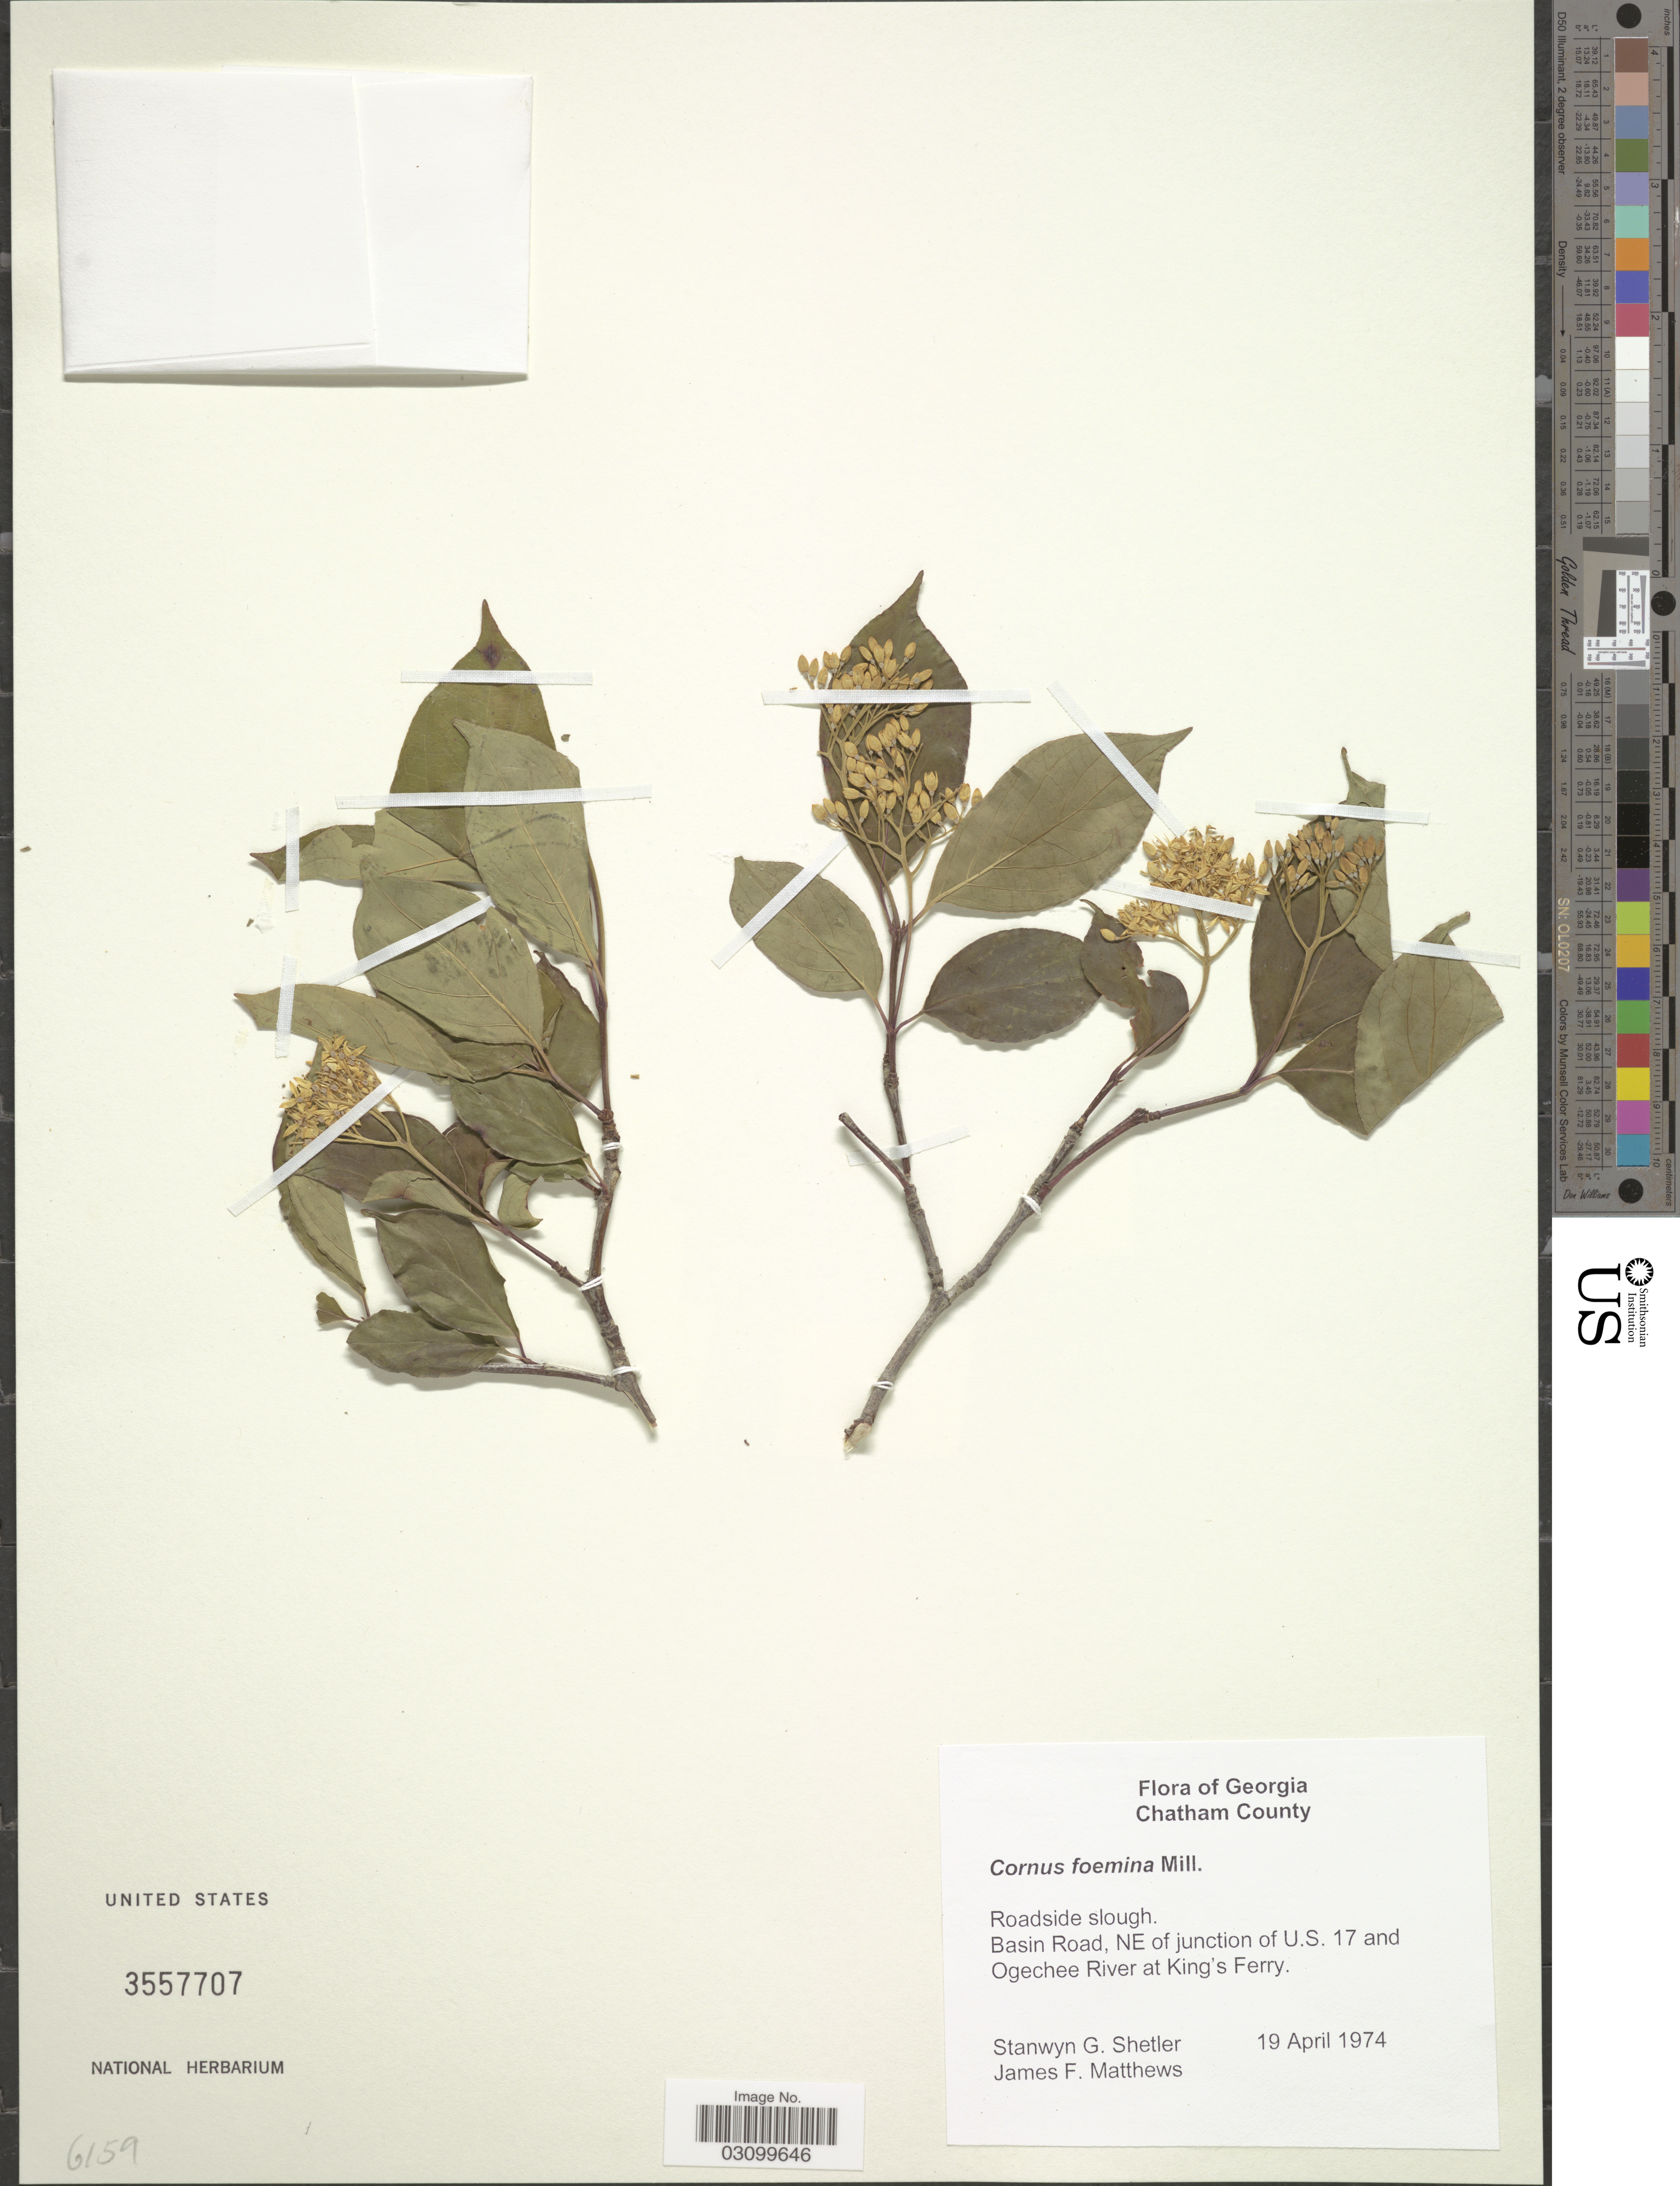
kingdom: Plantae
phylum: Tracheophyta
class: Magnoliopsida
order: Cornales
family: Cornaceae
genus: Cornus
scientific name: Cornus foemina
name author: Mill.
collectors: S. Shetler & J. F. Mathews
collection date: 1974-04-19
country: United States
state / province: Georgia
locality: Chatham County. Roadside slough. Basin Road, NE of junction of U.S. 17 and Ogechee River at King's Ferry.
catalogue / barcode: US 3557707